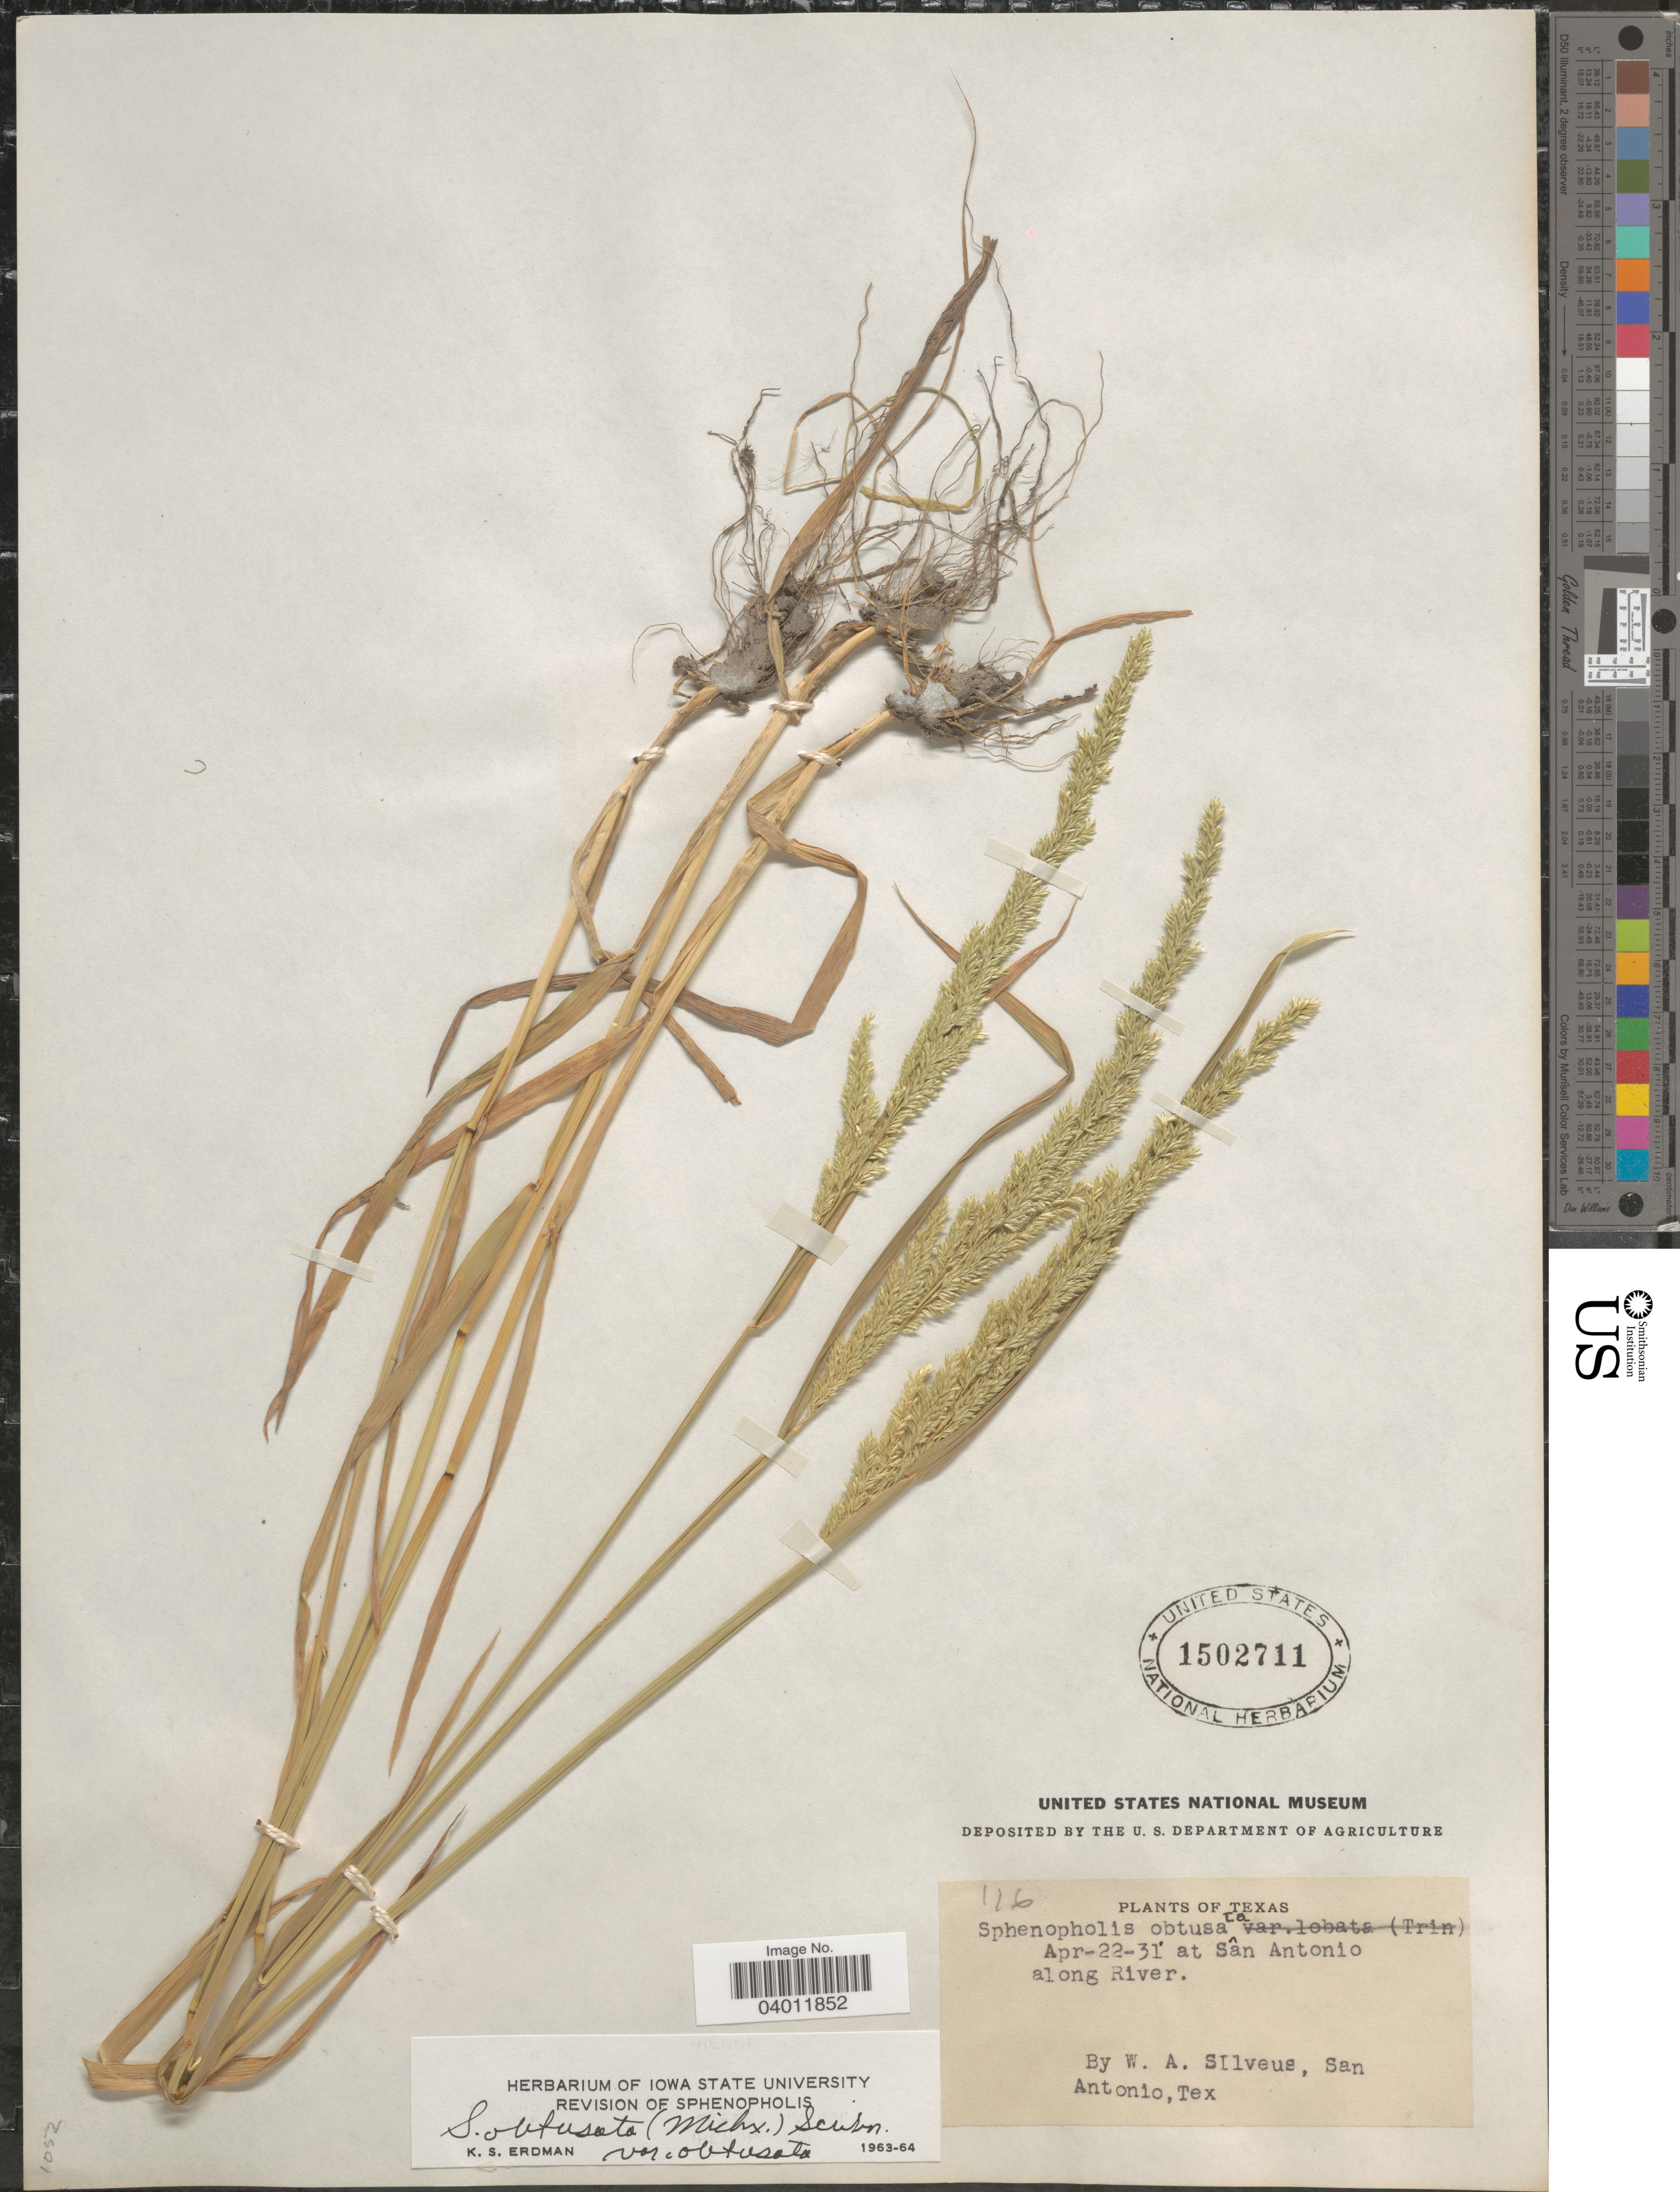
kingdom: Plantae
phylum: Tracheophyta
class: Liliopsida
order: Poales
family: Poaceae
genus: Sphenopholis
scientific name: Sphenopholis obtusata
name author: (Michx.) Scribn.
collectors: W. Silveus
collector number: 116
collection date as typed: Transcribed d/m/y: 22/4/31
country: United States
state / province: Texas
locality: Sân Antonio along River.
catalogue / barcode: US 1502711